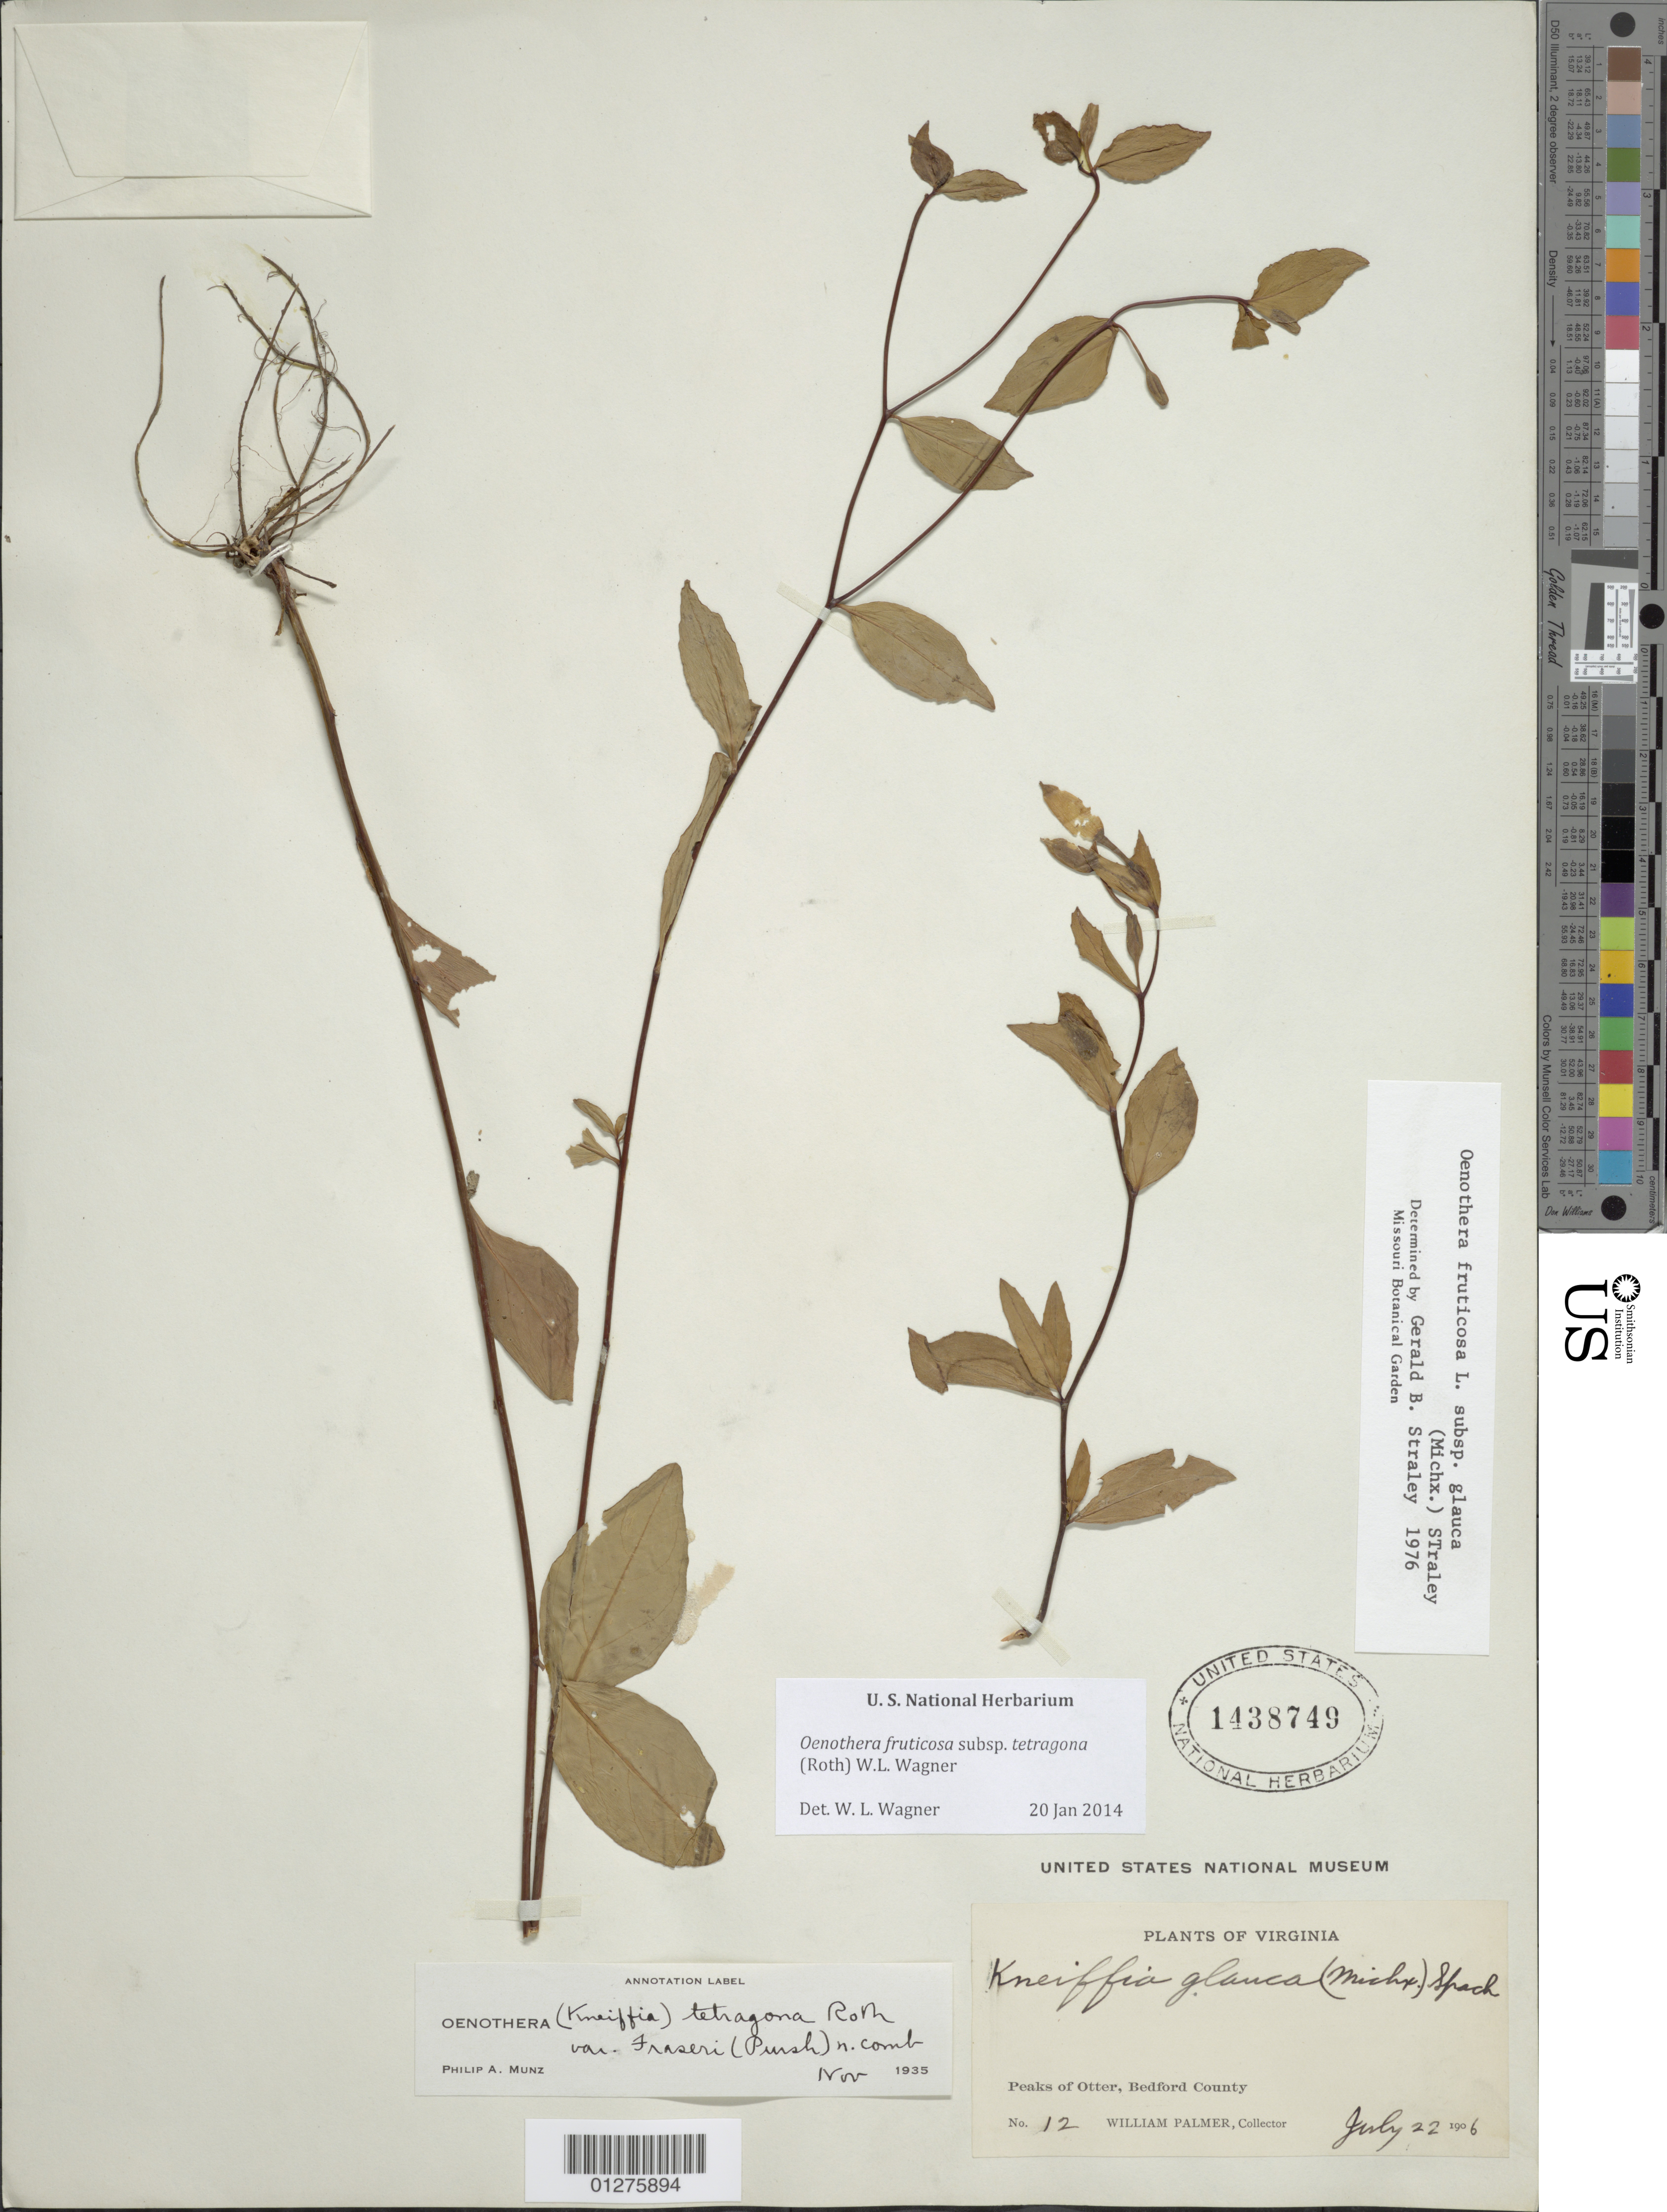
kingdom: Plantae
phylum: Tracheophyta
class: Magnoliopsida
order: Myrtales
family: Onagraceae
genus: Oenothera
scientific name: Oenothera fruticosa subsp. tetragona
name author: (Roth) W.L. Wagner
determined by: Wagner, W. L., (BOT), Smithsonian Institution - National Museum of Natural History (UNITED STATES)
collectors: W. Palmer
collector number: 12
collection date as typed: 22 Jul 1906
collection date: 1906-07-22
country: United States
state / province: Virginia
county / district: Bedford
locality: Peaks of otter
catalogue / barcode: US 1438749